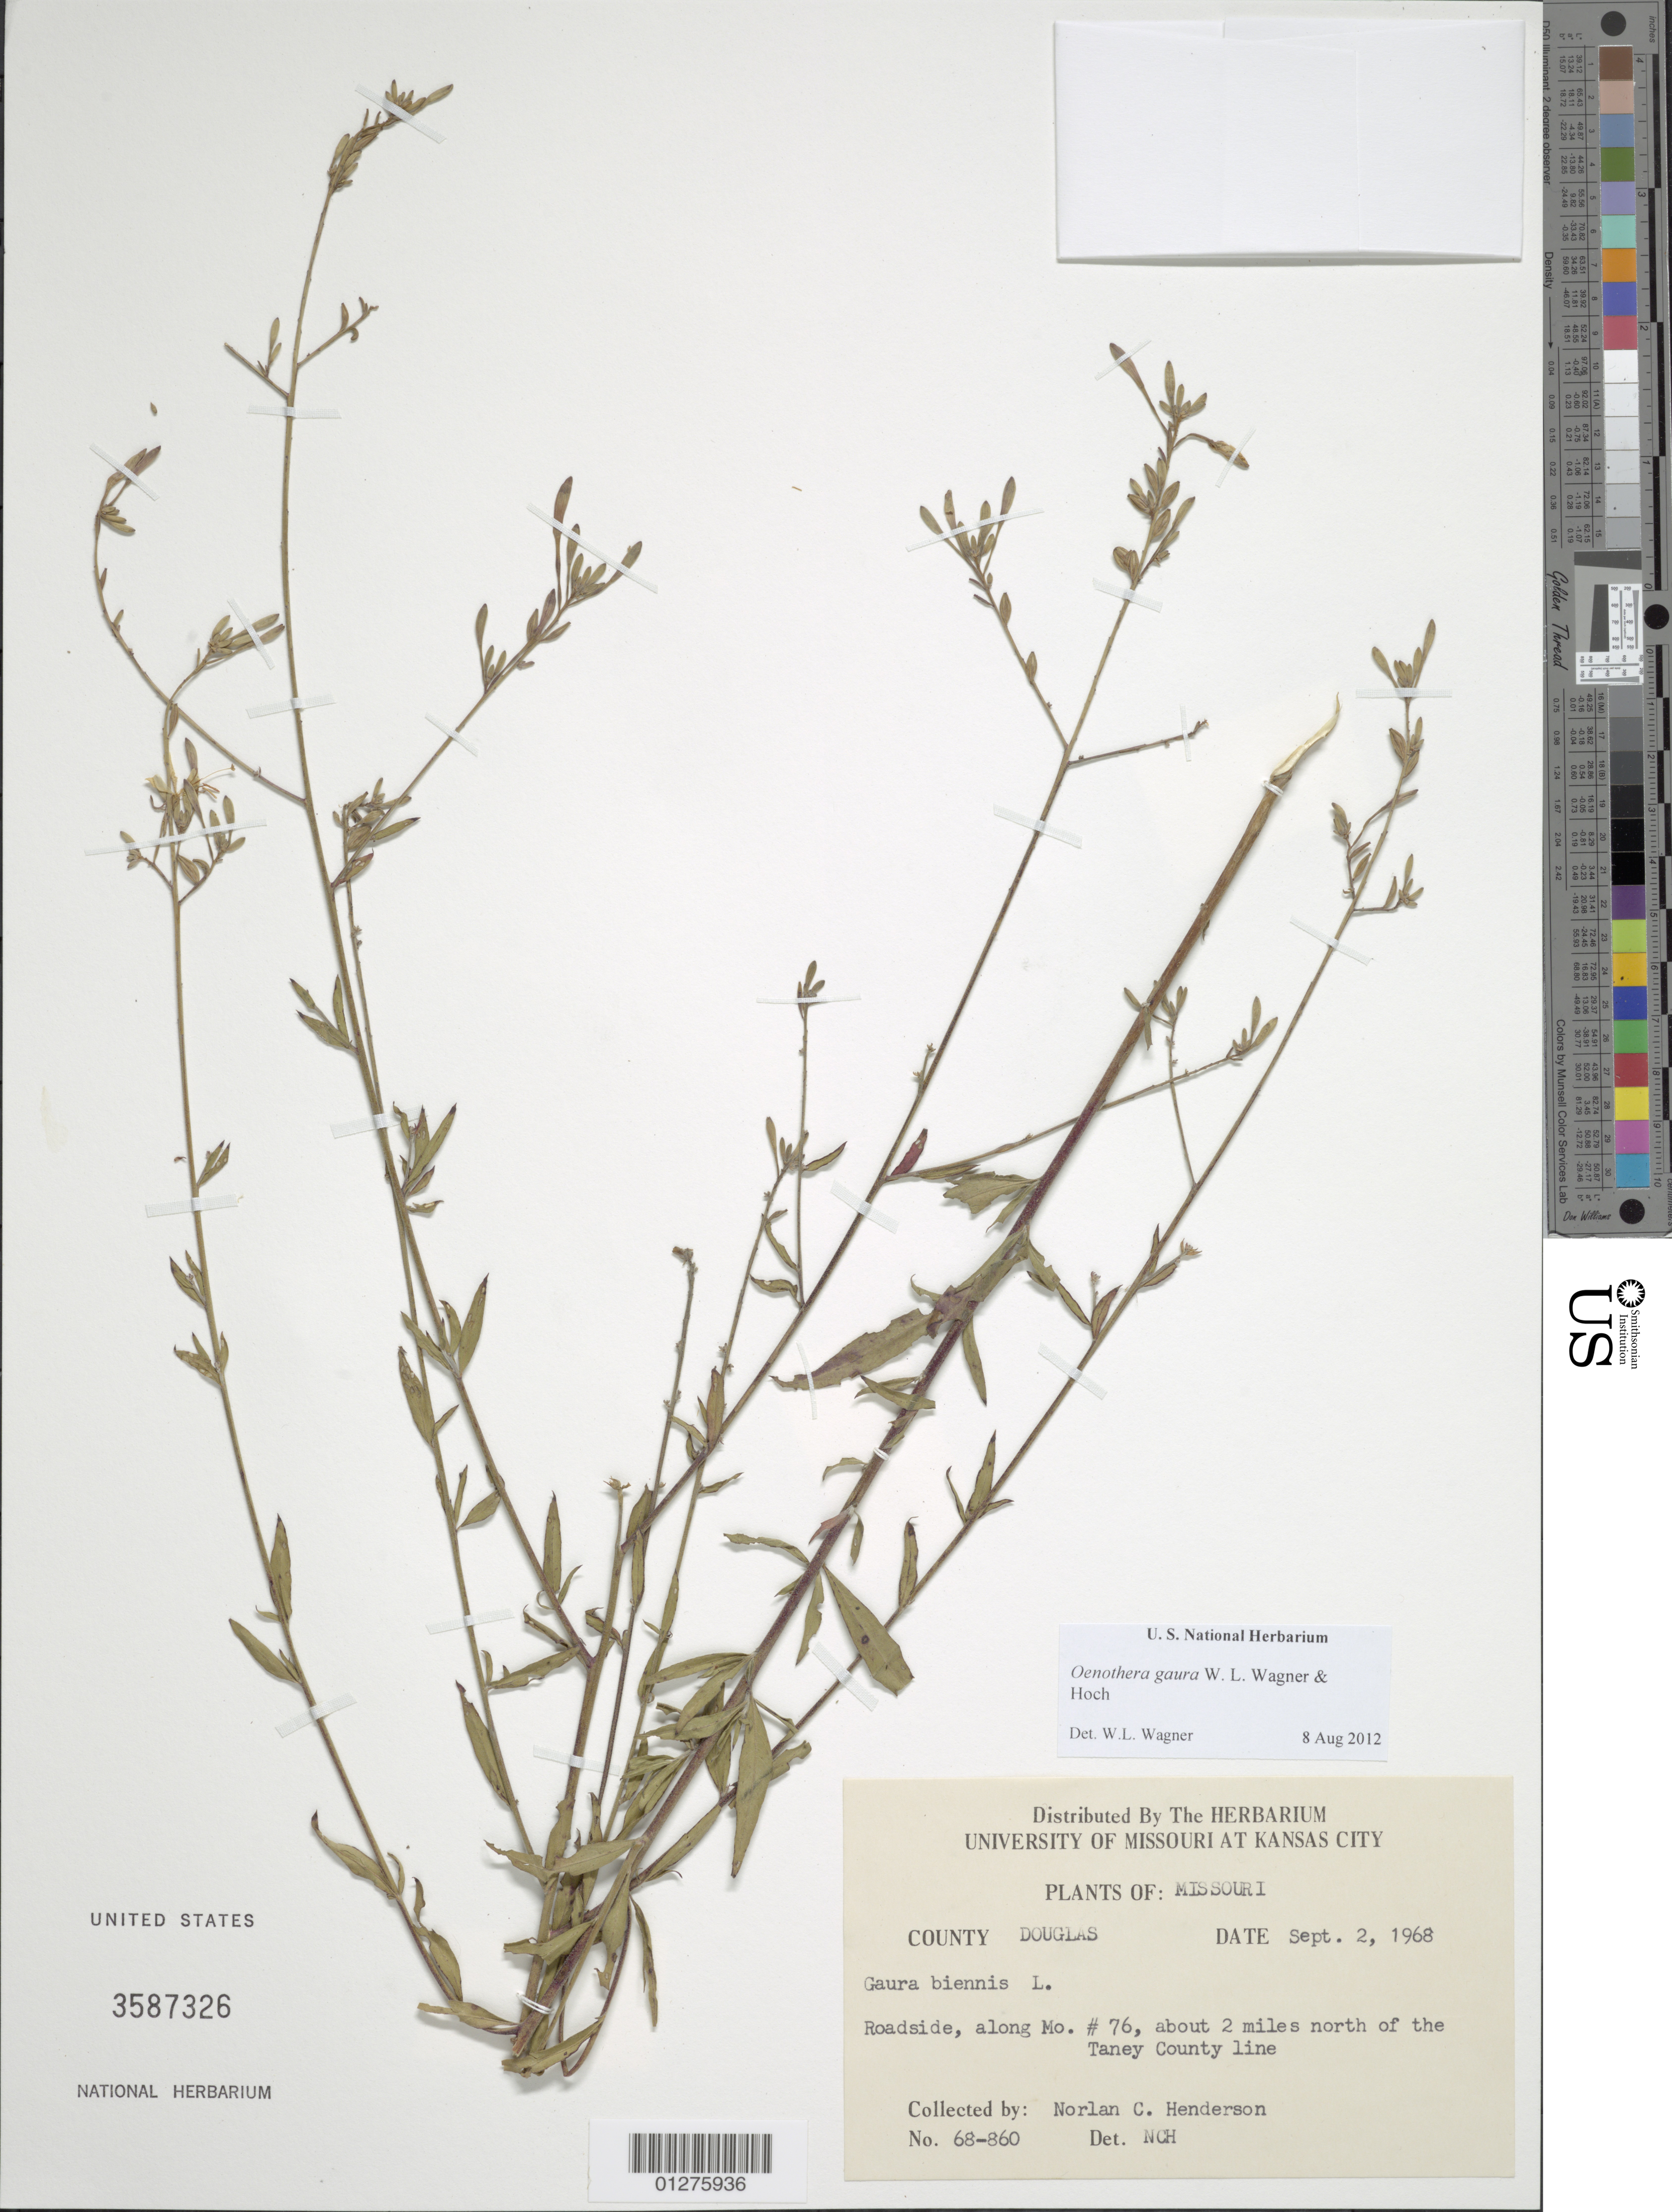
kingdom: Plantae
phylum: Tracheophyta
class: Magnoliopsida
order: Myrtales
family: Onagraceae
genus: Oenothera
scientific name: Oenothera gaura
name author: W.L. Wagner & Hoch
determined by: Wagner, W. L., (BOT), Smithsonian Institution - National Museum of Natural History (UNITED STATES)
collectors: N. C. Henderson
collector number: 68-860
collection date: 1968-09-02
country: United States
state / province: Missouri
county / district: Taney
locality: along Mo. #76, about 2 miles north of the Taney County line.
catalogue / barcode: US 3587326